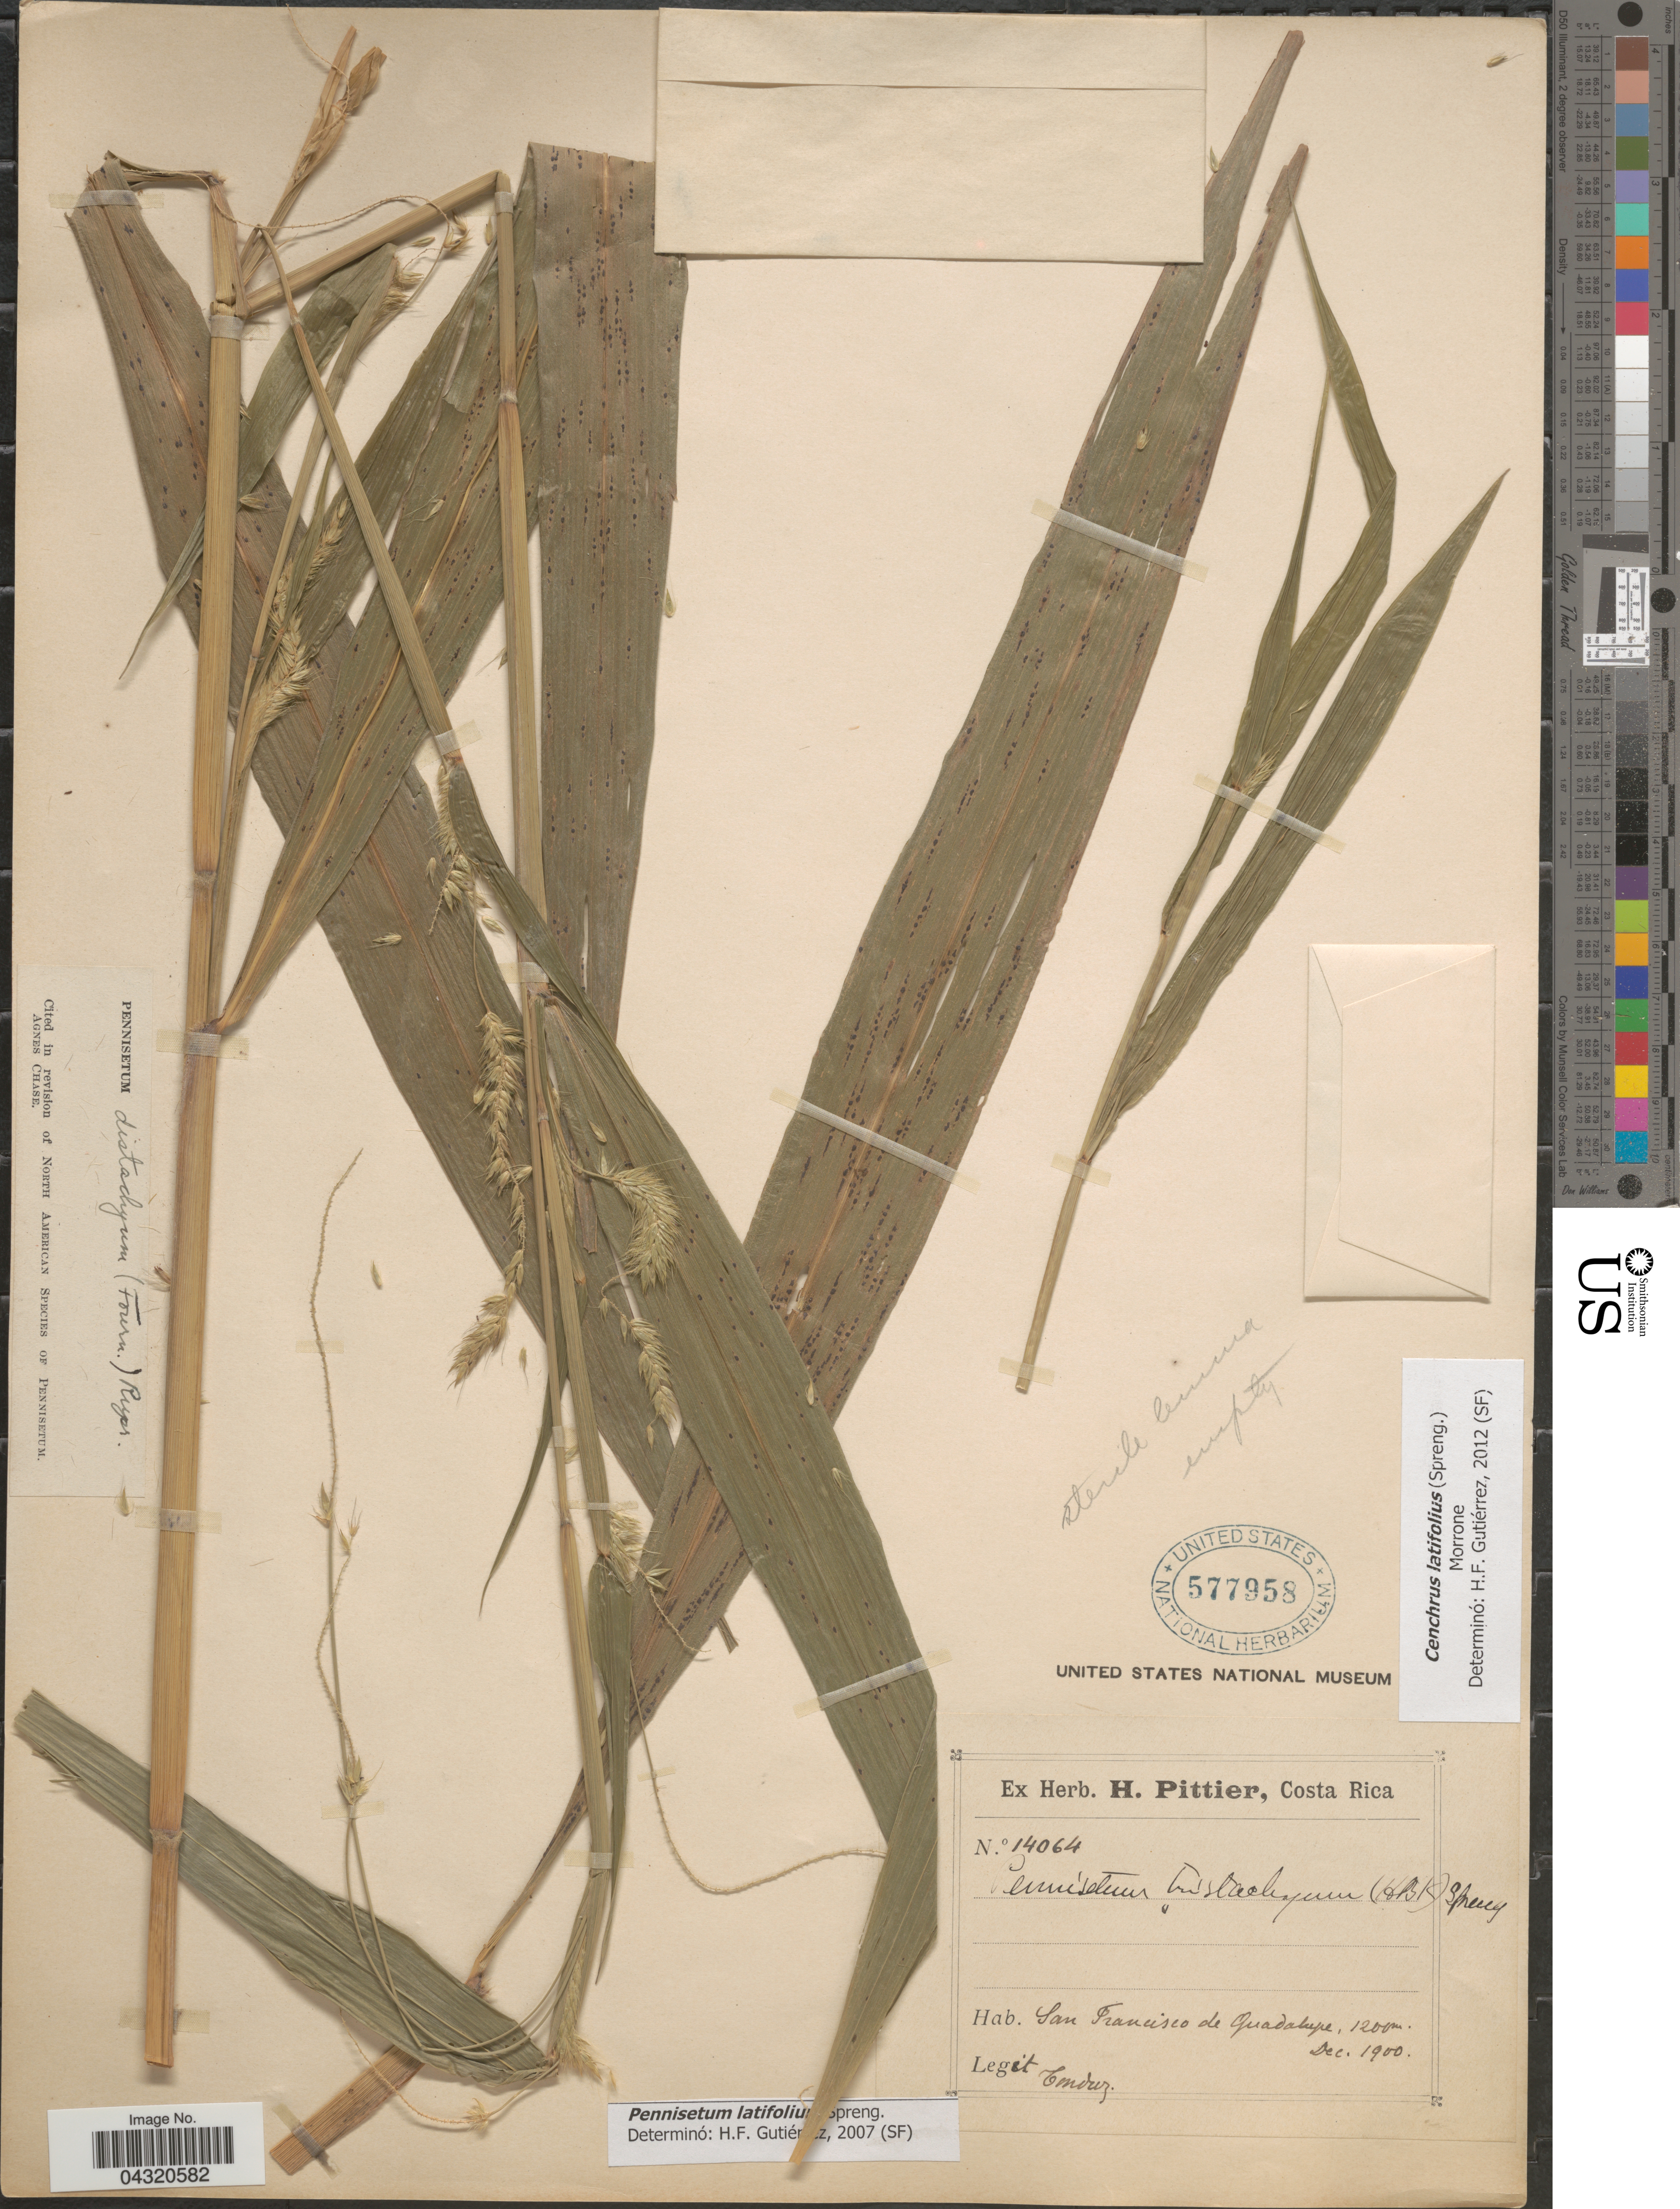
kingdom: Plantae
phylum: Tracheophyta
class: Liliopsida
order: Poales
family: Poaceae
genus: Cenchrus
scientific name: Cenchrus latifolius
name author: (Spreng.) Morrone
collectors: Tonduz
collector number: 14064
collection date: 1900-12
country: Costa Rica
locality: San Francisco de Guadalupe.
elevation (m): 1200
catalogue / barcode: US 577958